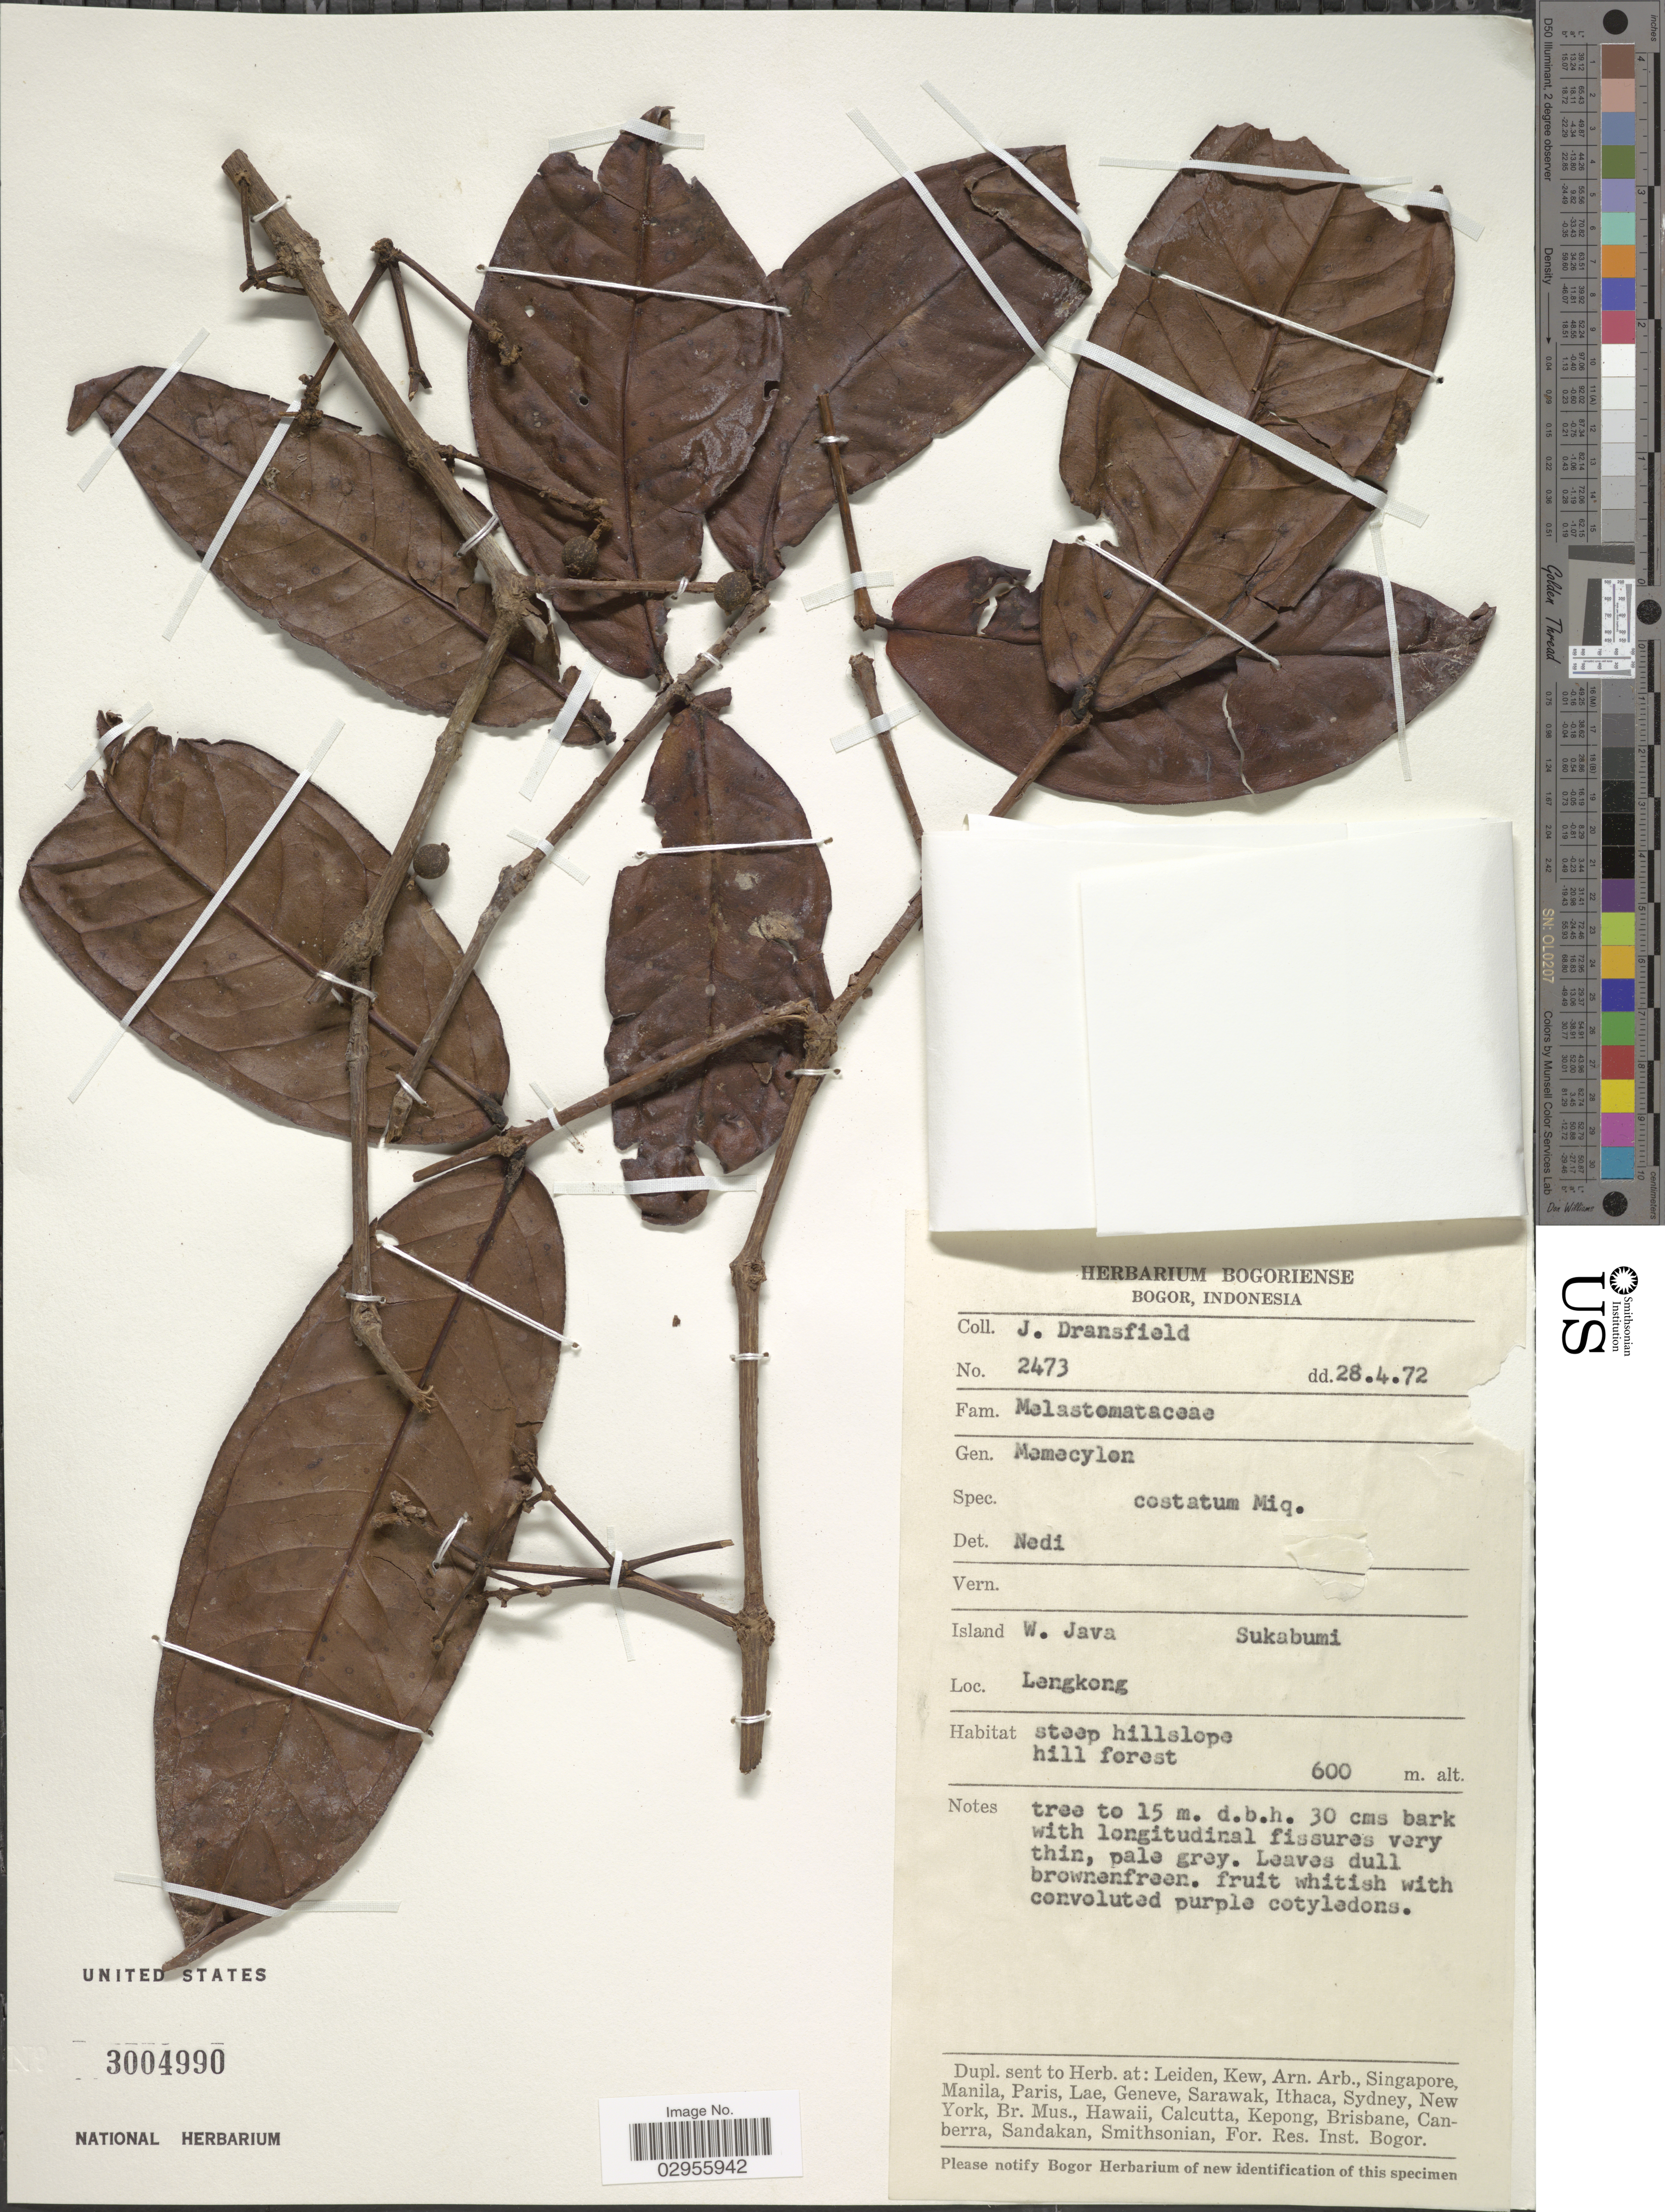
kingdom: Plantae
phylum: Tracheophyta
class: Magnoliopsida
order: Myrtales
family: Melastomataceae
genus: Memecylon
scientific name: Memecylon costatum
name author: Miq.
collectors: J. Dransfield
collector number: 2473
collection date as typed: Transcribed d/m/y: 28/4/72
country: Indonesia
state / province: Java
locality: Island W. Java. Sukabumi. Langkong.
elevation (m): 600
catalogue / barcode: US 3004990